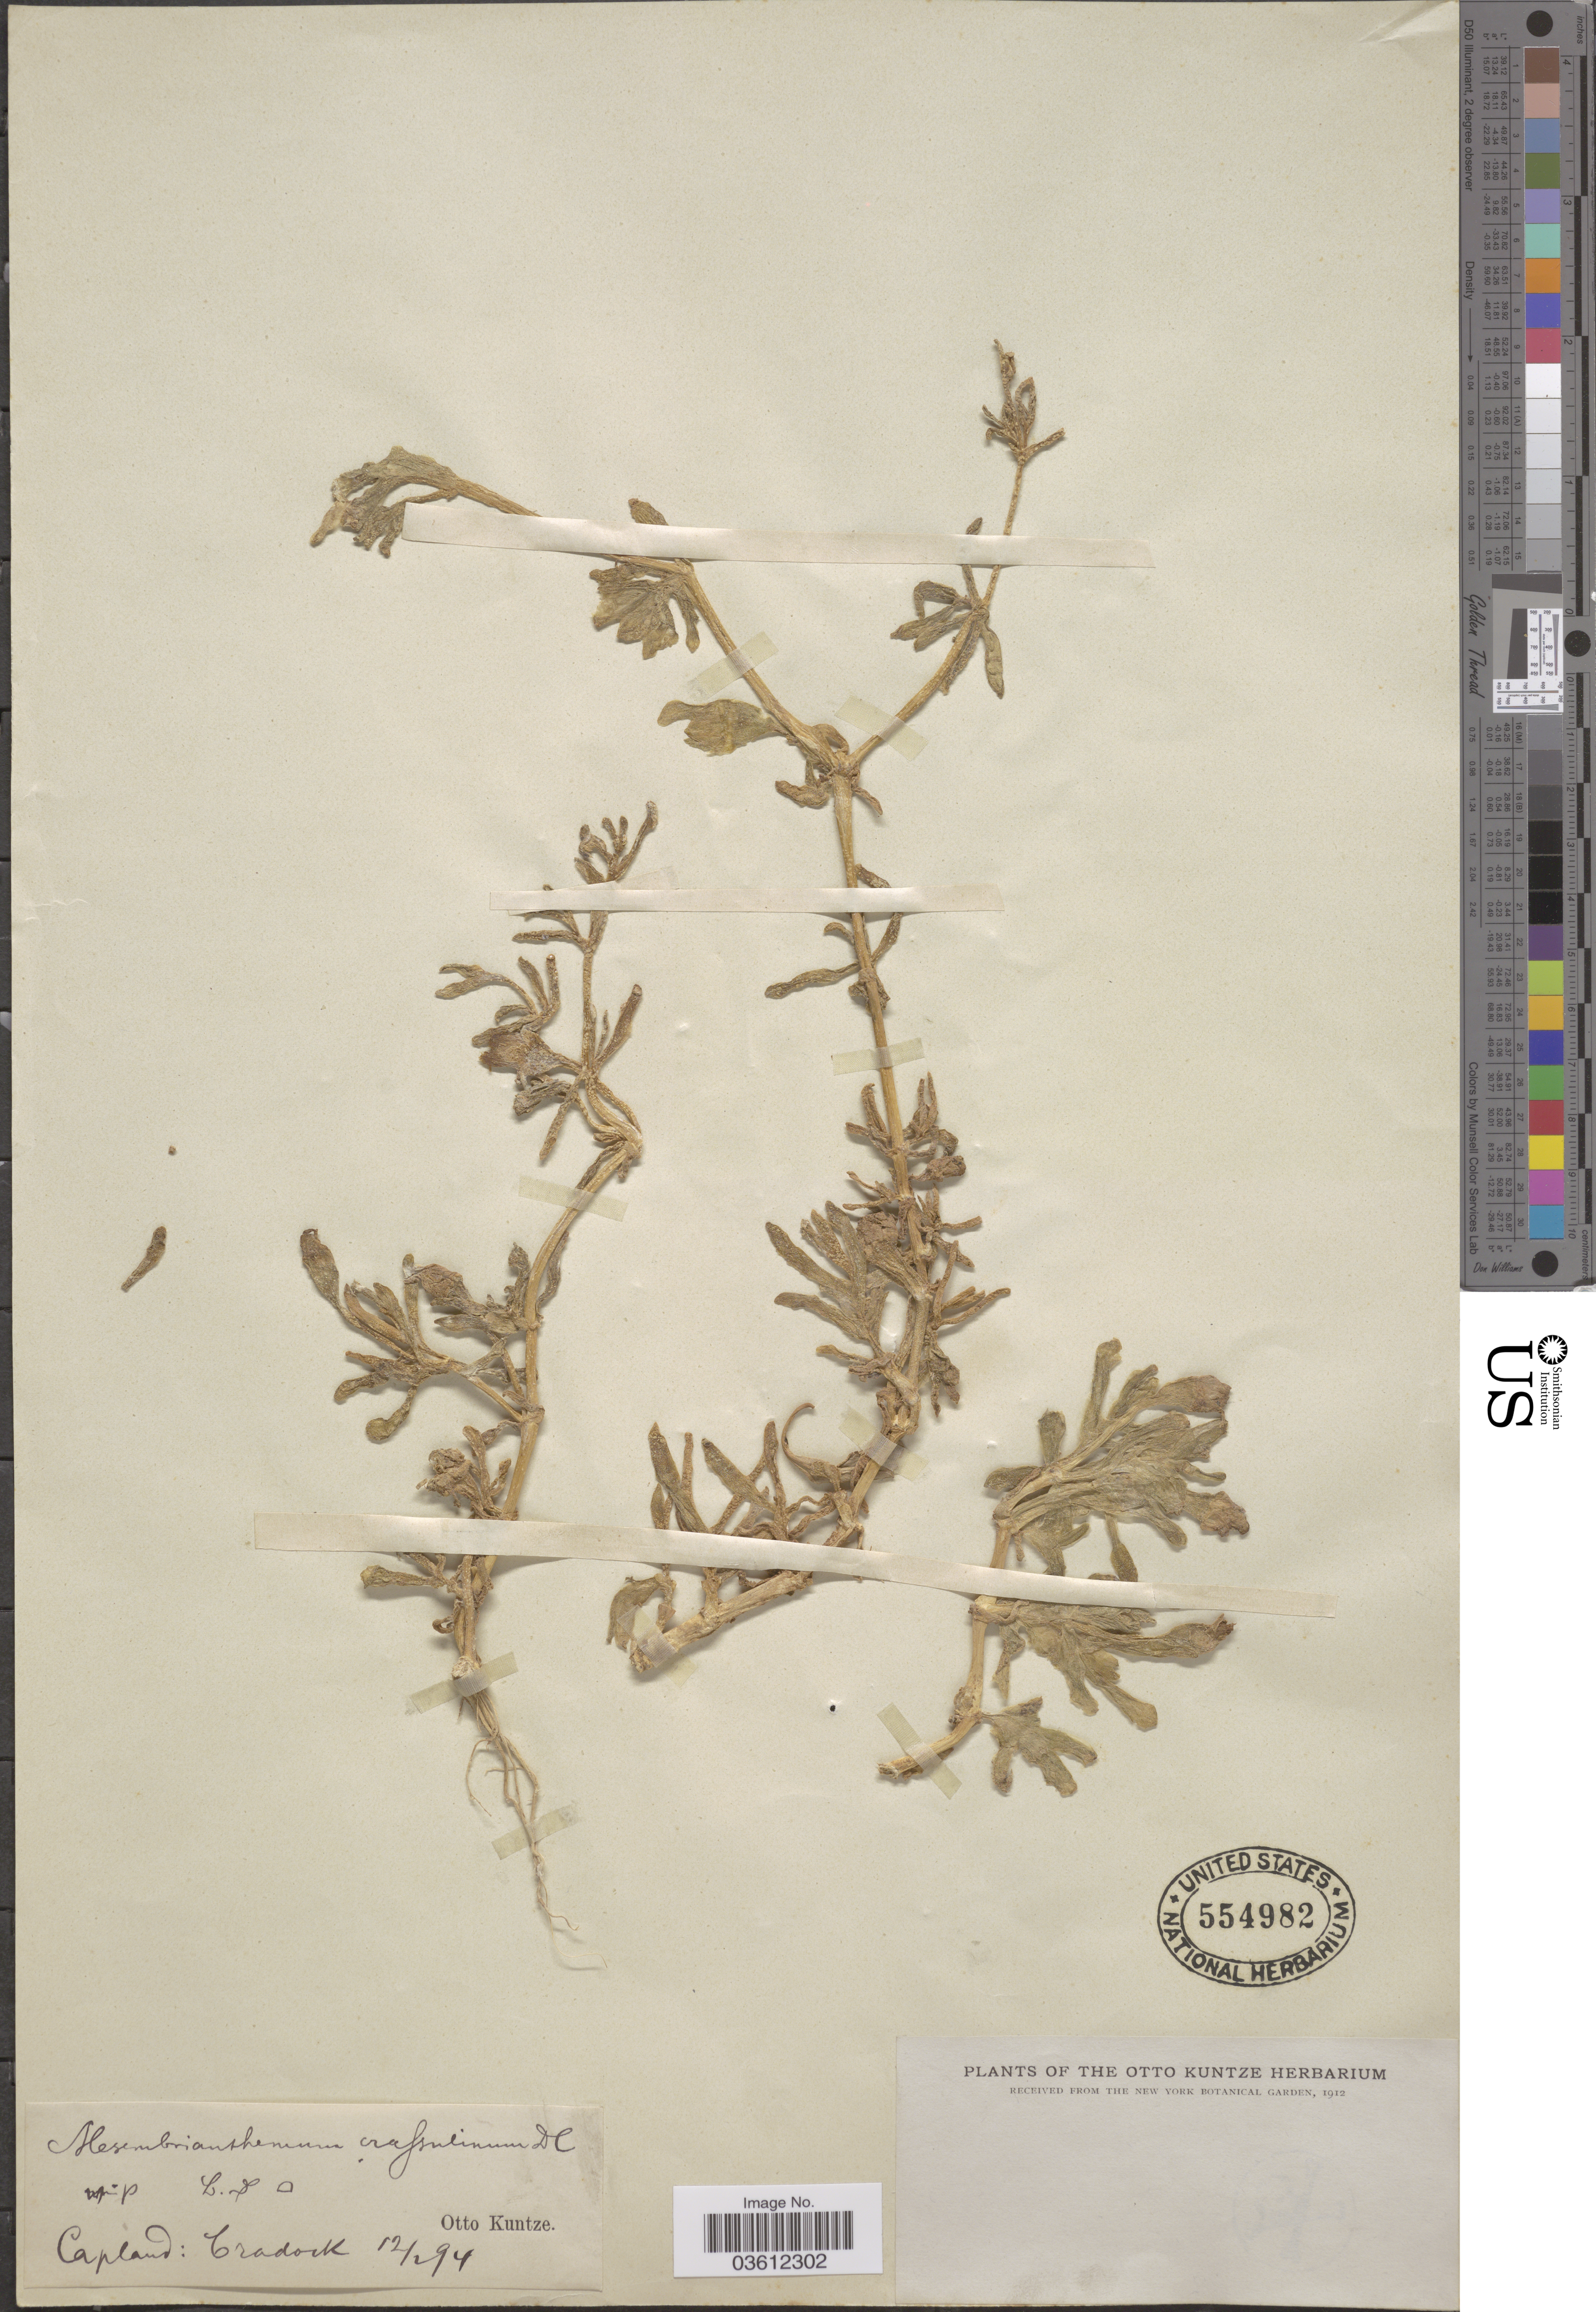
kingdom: Plantae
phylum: Tracheophyta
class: Magnoliopsida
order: Caryophyllales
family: Aizoaceae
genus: Mesembryanthemum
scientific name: Mesembryanthemum crassulinum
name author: Spreng.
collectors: C.E.O. Kuntze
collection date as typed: Transcribed d/m/y: 12/2/94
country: South Africa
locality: Capland: Cradock.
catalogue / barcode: US 554982